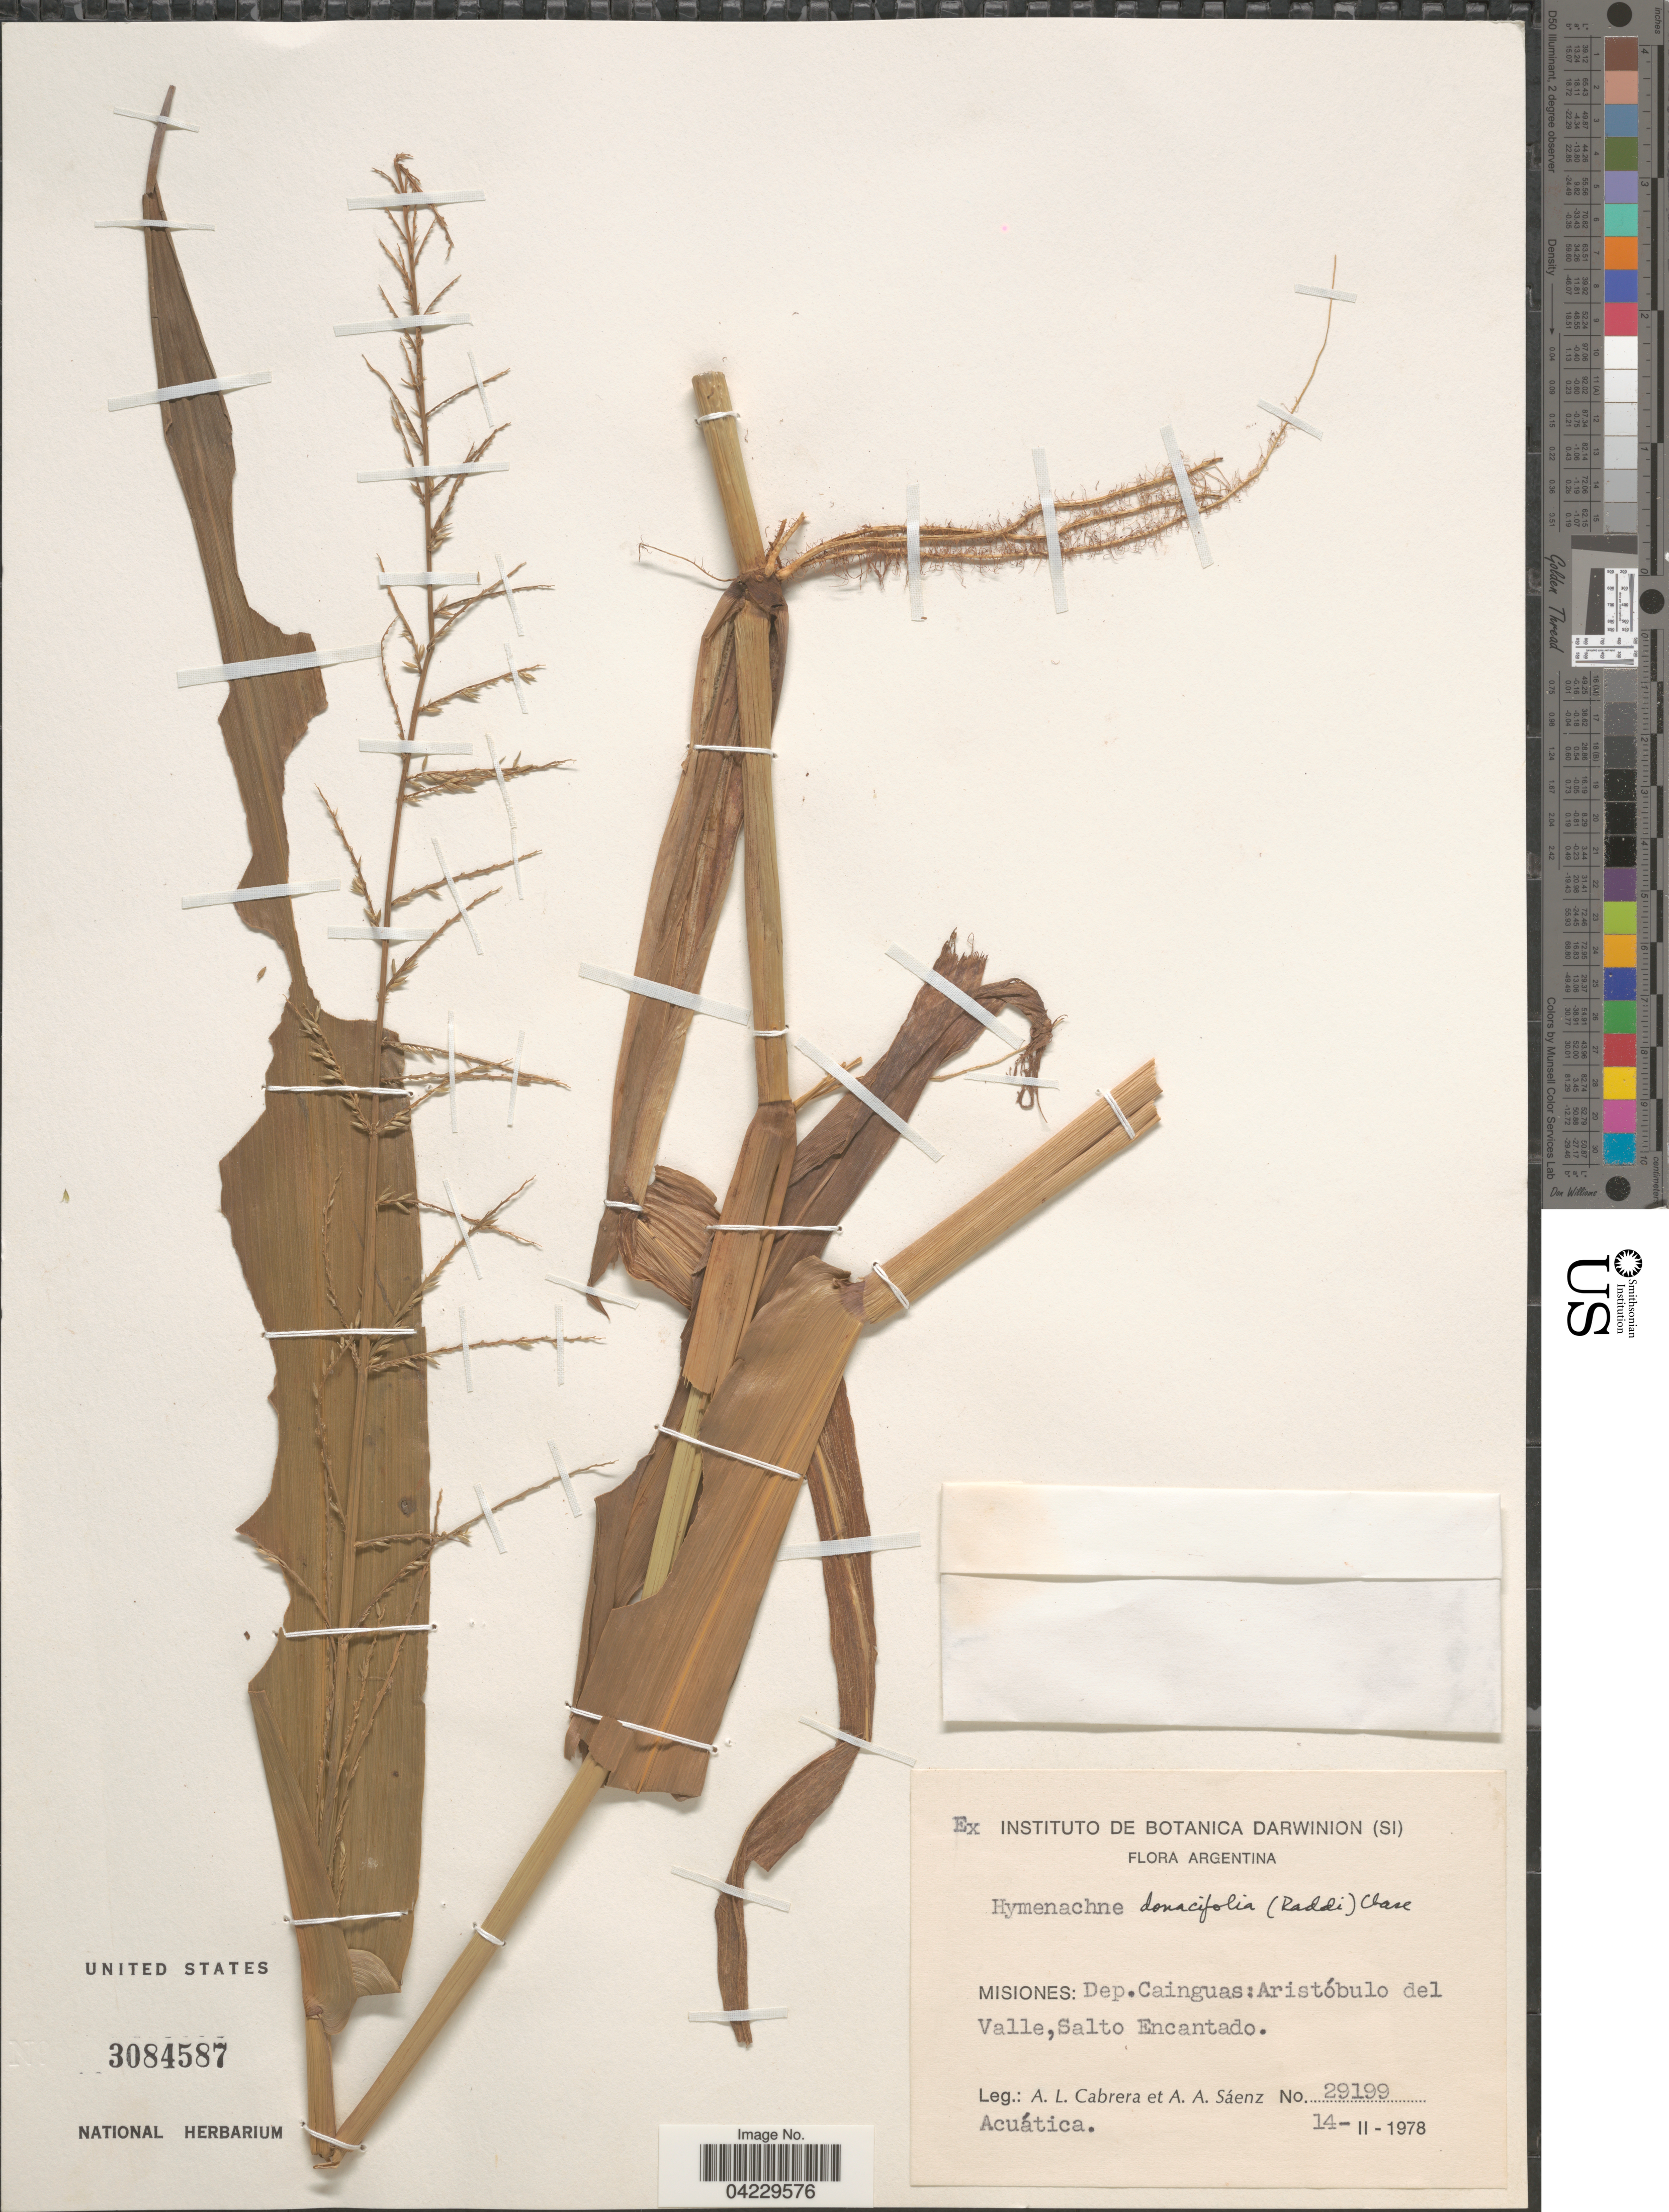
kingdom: Plantae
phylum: Tracheophyta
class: Liliopsida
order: Poales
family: Poaceae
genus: Hymenachne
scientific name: Hymenachne donacifolia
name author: (Raddi) Chase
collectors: A. L. Cabrera & A. A. Saenz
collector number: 29199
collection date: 1978-02-14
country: Argentina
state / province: Misiones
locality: Dep. Cainguas: Aristóbulo del Valle, Salto Encantado.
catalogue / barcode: US 3084587